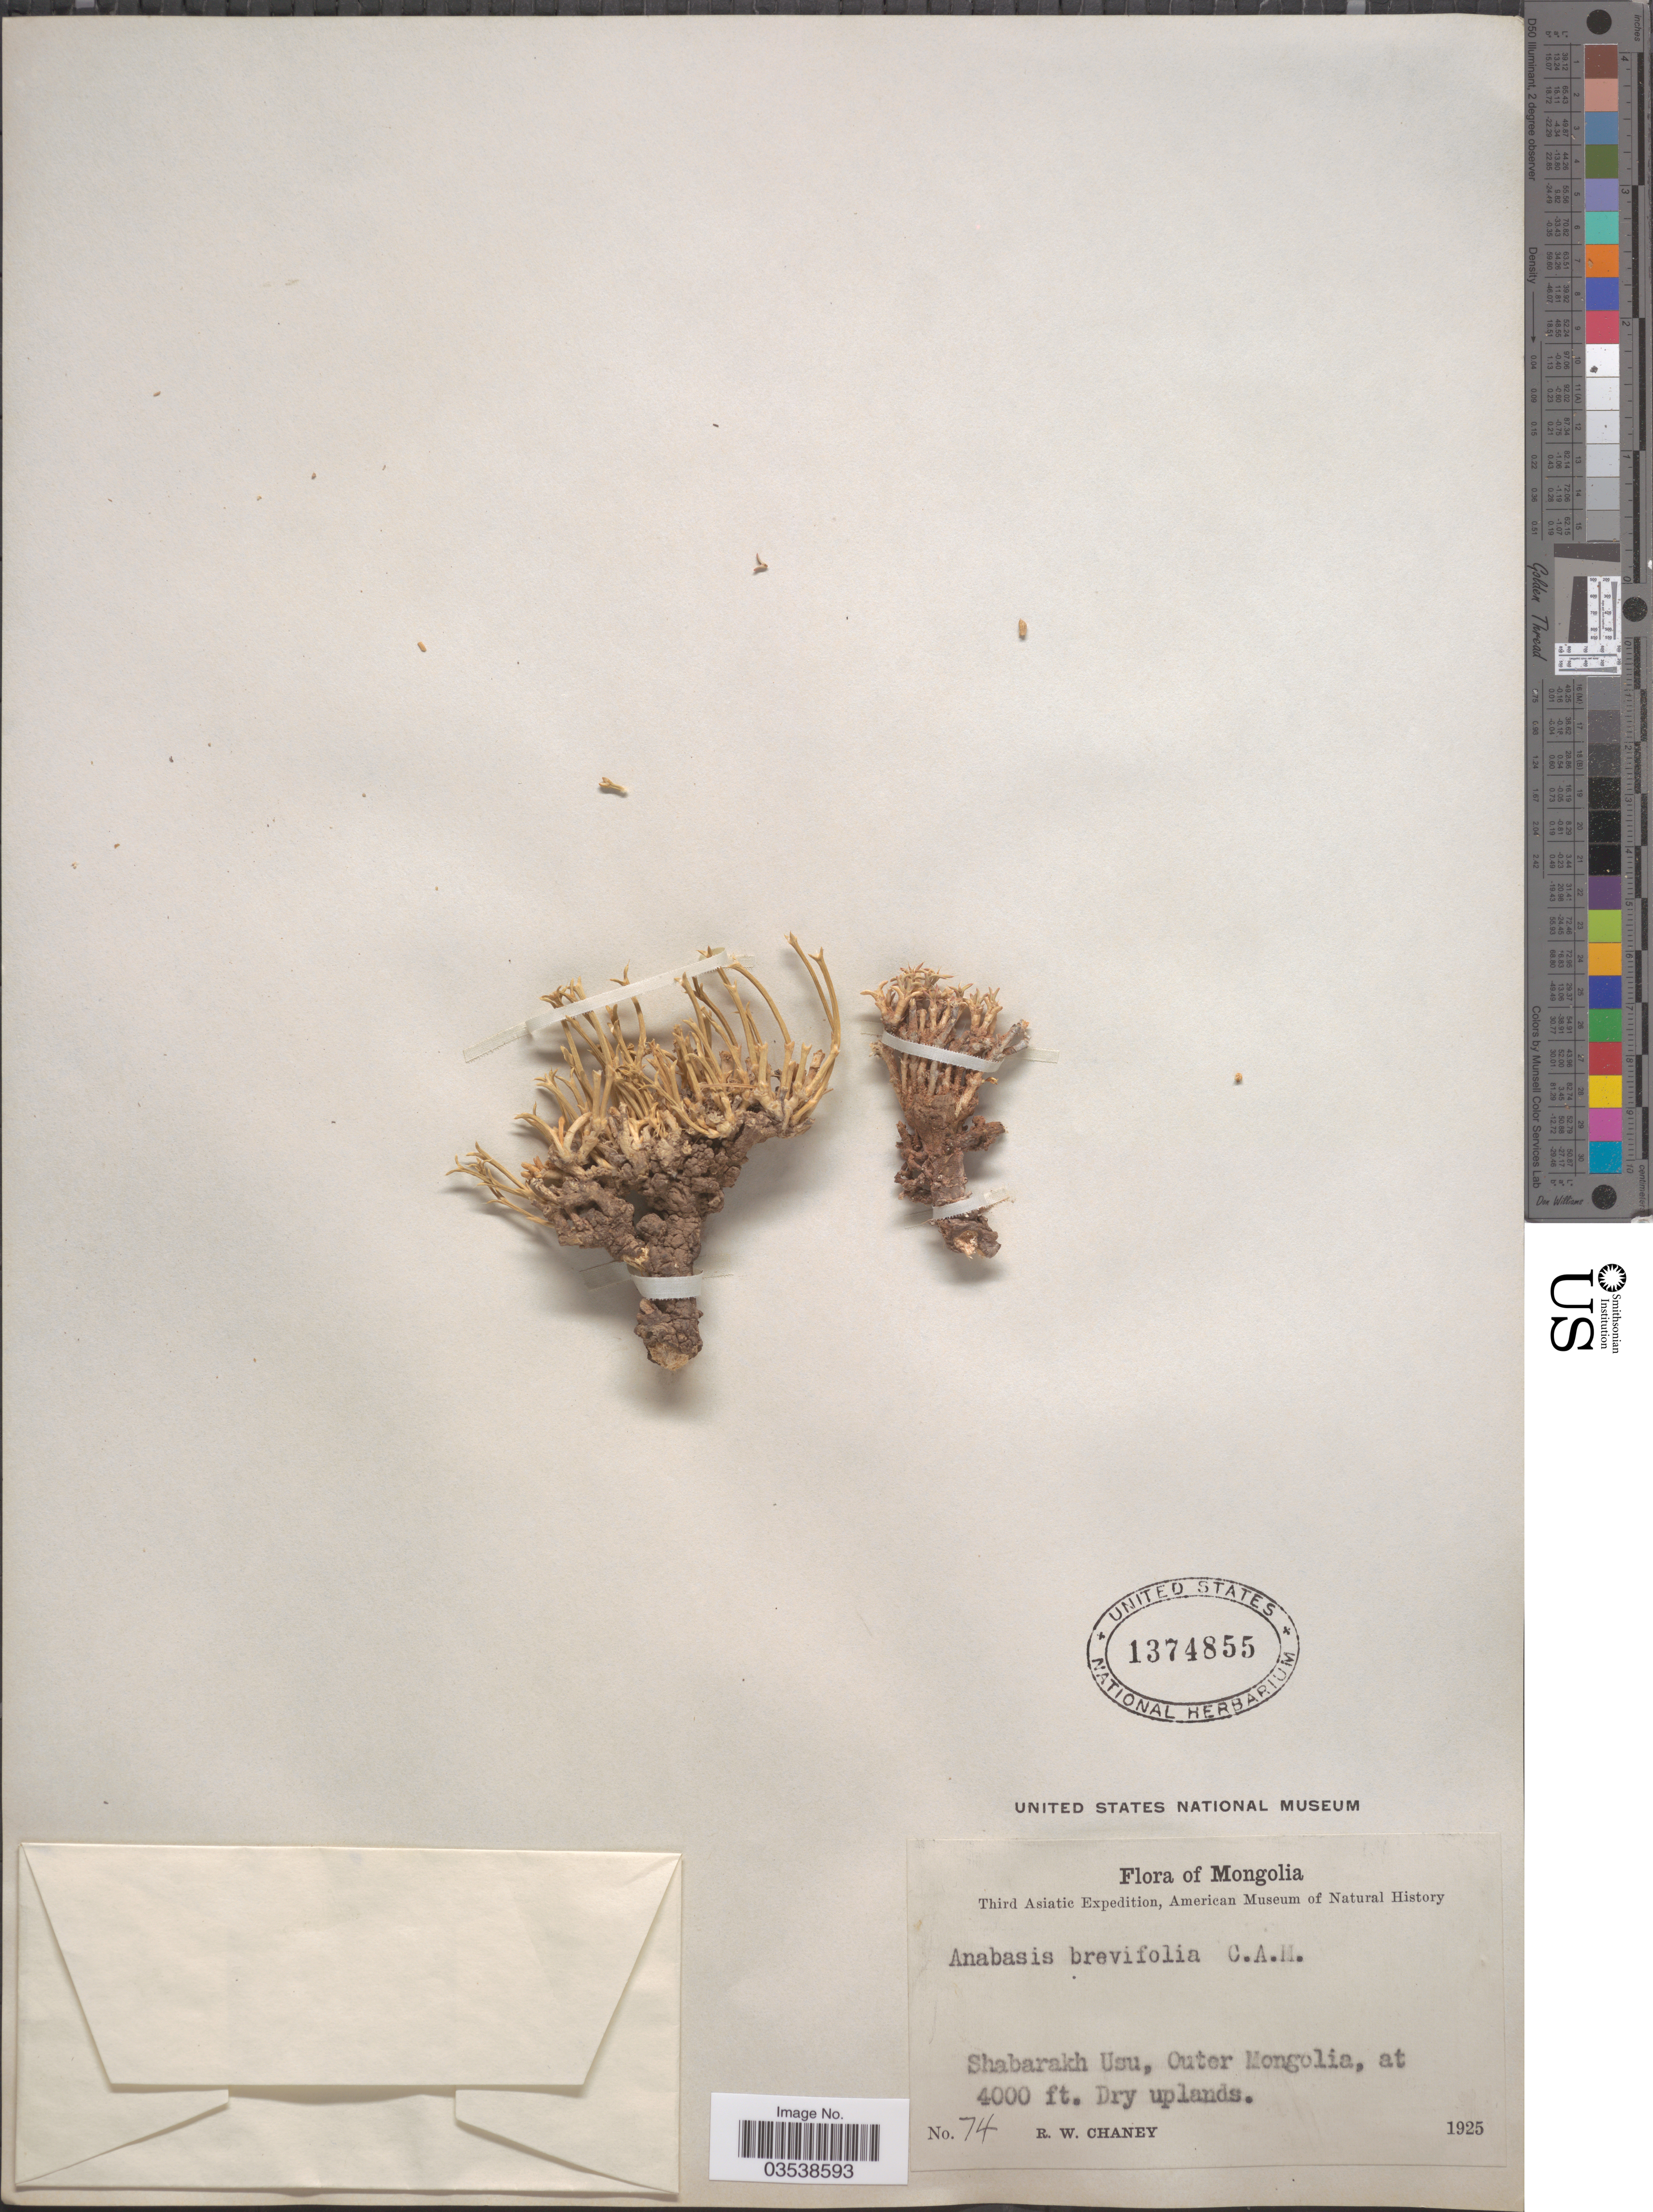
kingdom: Plantae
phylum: Tracheophyta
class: Magnoliopsida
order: Caryophyllales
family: Amaranthaceae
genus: Anabasis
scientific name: Anabasis brevifolia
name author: C.A. Mey.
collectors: R. Chaney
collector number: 74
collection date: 1925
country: Mongolia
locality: Shabarakh Usu, Outer Mongolia.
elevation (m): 1219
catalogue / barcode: US 1374855